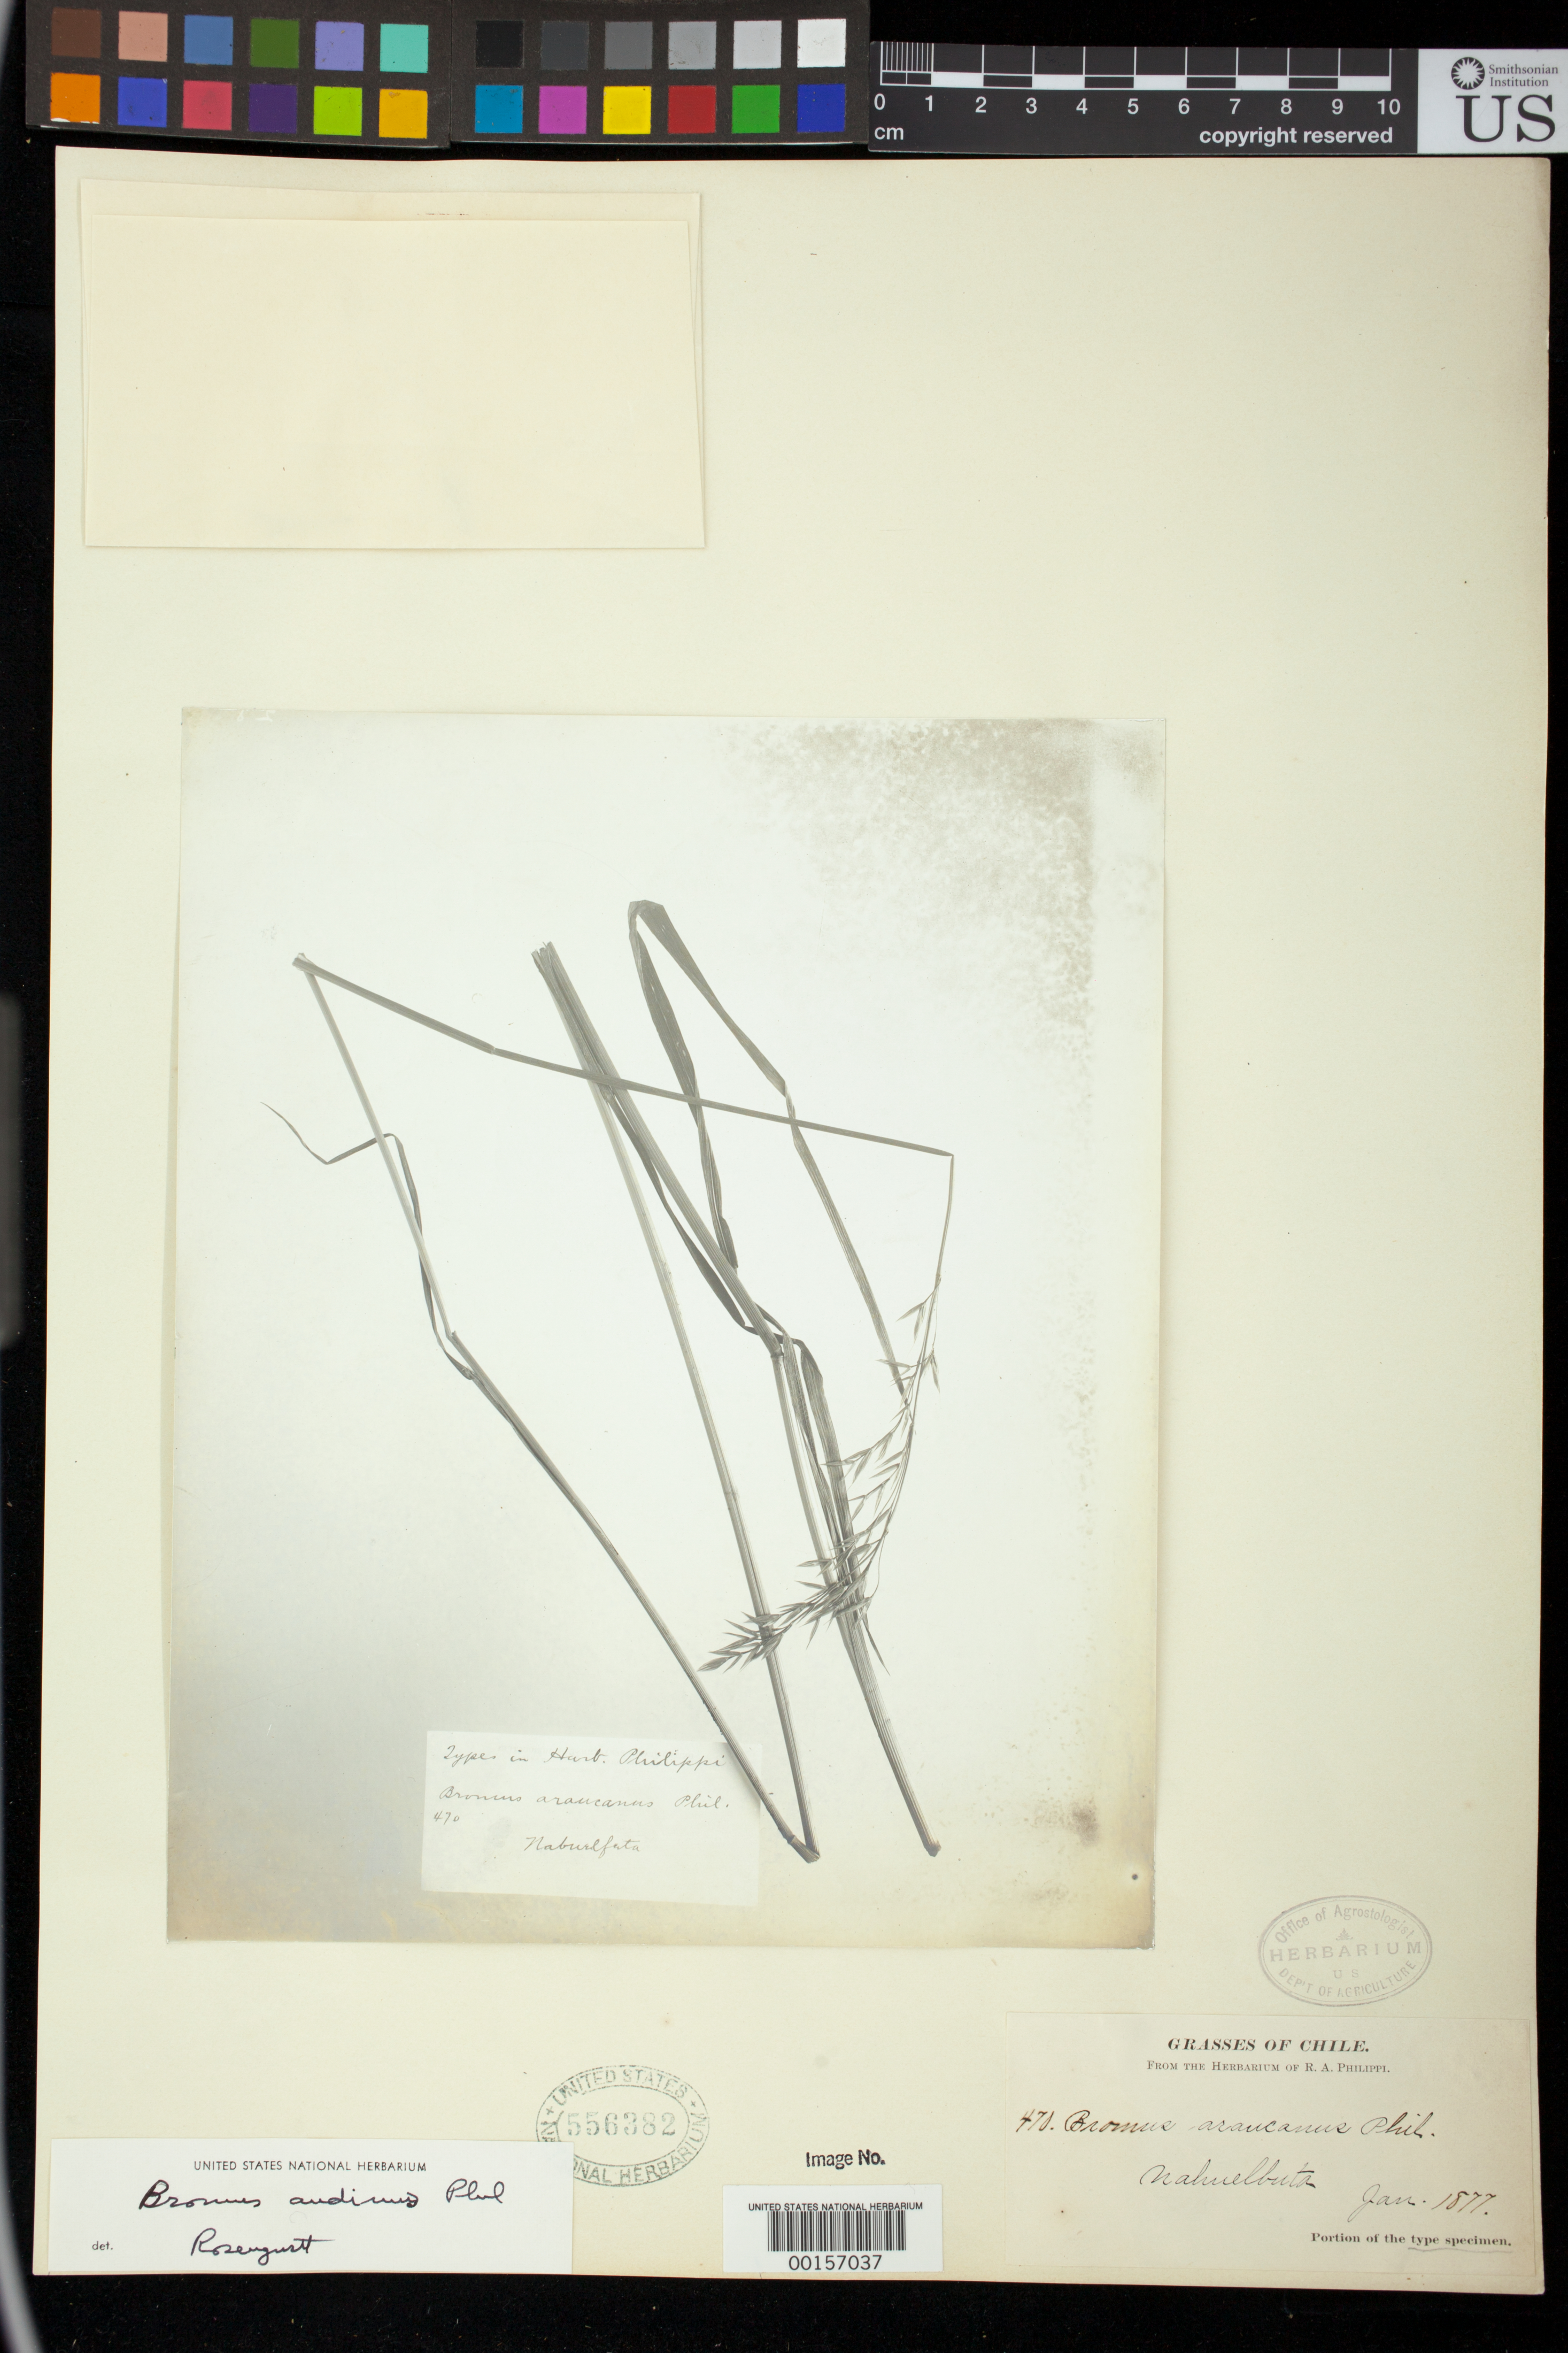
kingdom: Plantae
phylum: Tracheophyta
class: Liliopsida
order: Poales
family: Poaceae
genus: Bromus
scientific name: Bromus araucanus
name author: Phil.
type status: Type Fragment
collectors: R. A. Philippi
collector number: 470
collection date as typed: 1877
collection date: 1877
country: Chile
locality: Cordillera de Nahuelbuta.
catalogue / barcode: US 556382